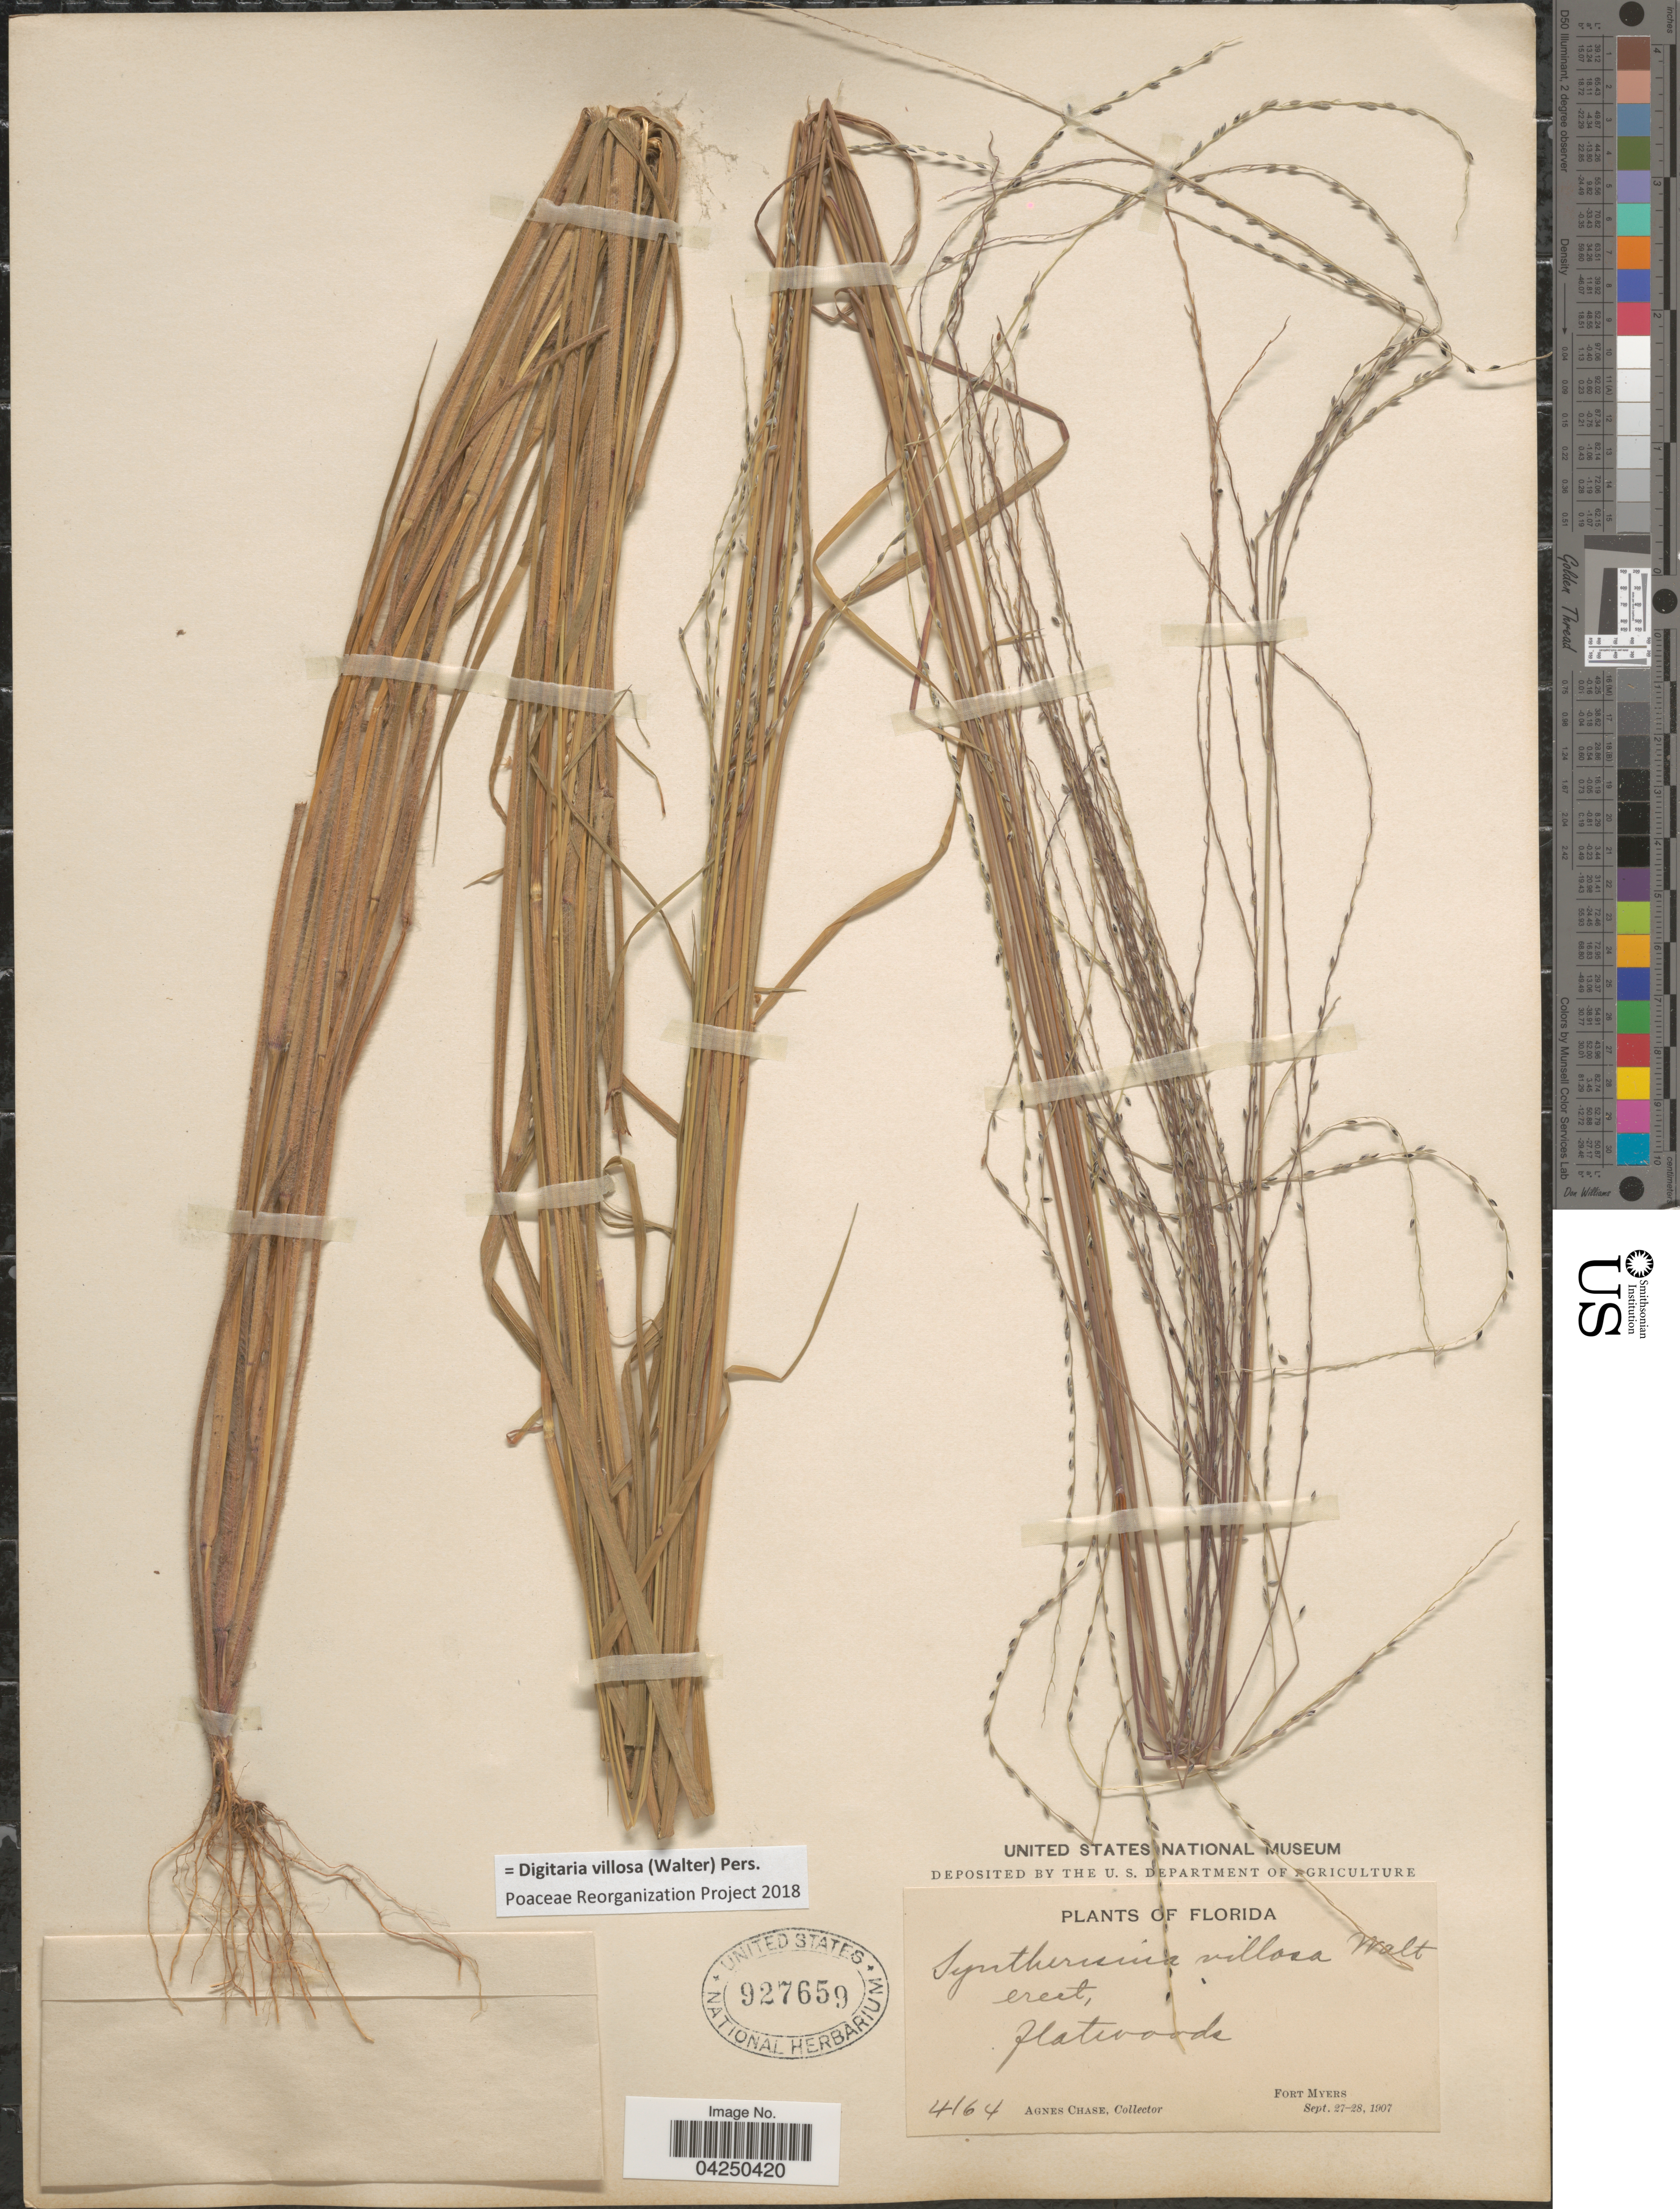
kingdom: Plantae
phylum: Tracheophyta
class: Liliopsida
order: Poales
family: Poaceae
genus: Digitaria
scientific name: Digitaria villosa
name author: (Walter) Pers.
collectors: A. Chase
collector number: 4164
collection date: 1907-09-27/1907-09-28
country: United States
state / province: Florida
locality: Flatwoods, Fort Myers.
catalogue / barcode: US 927659